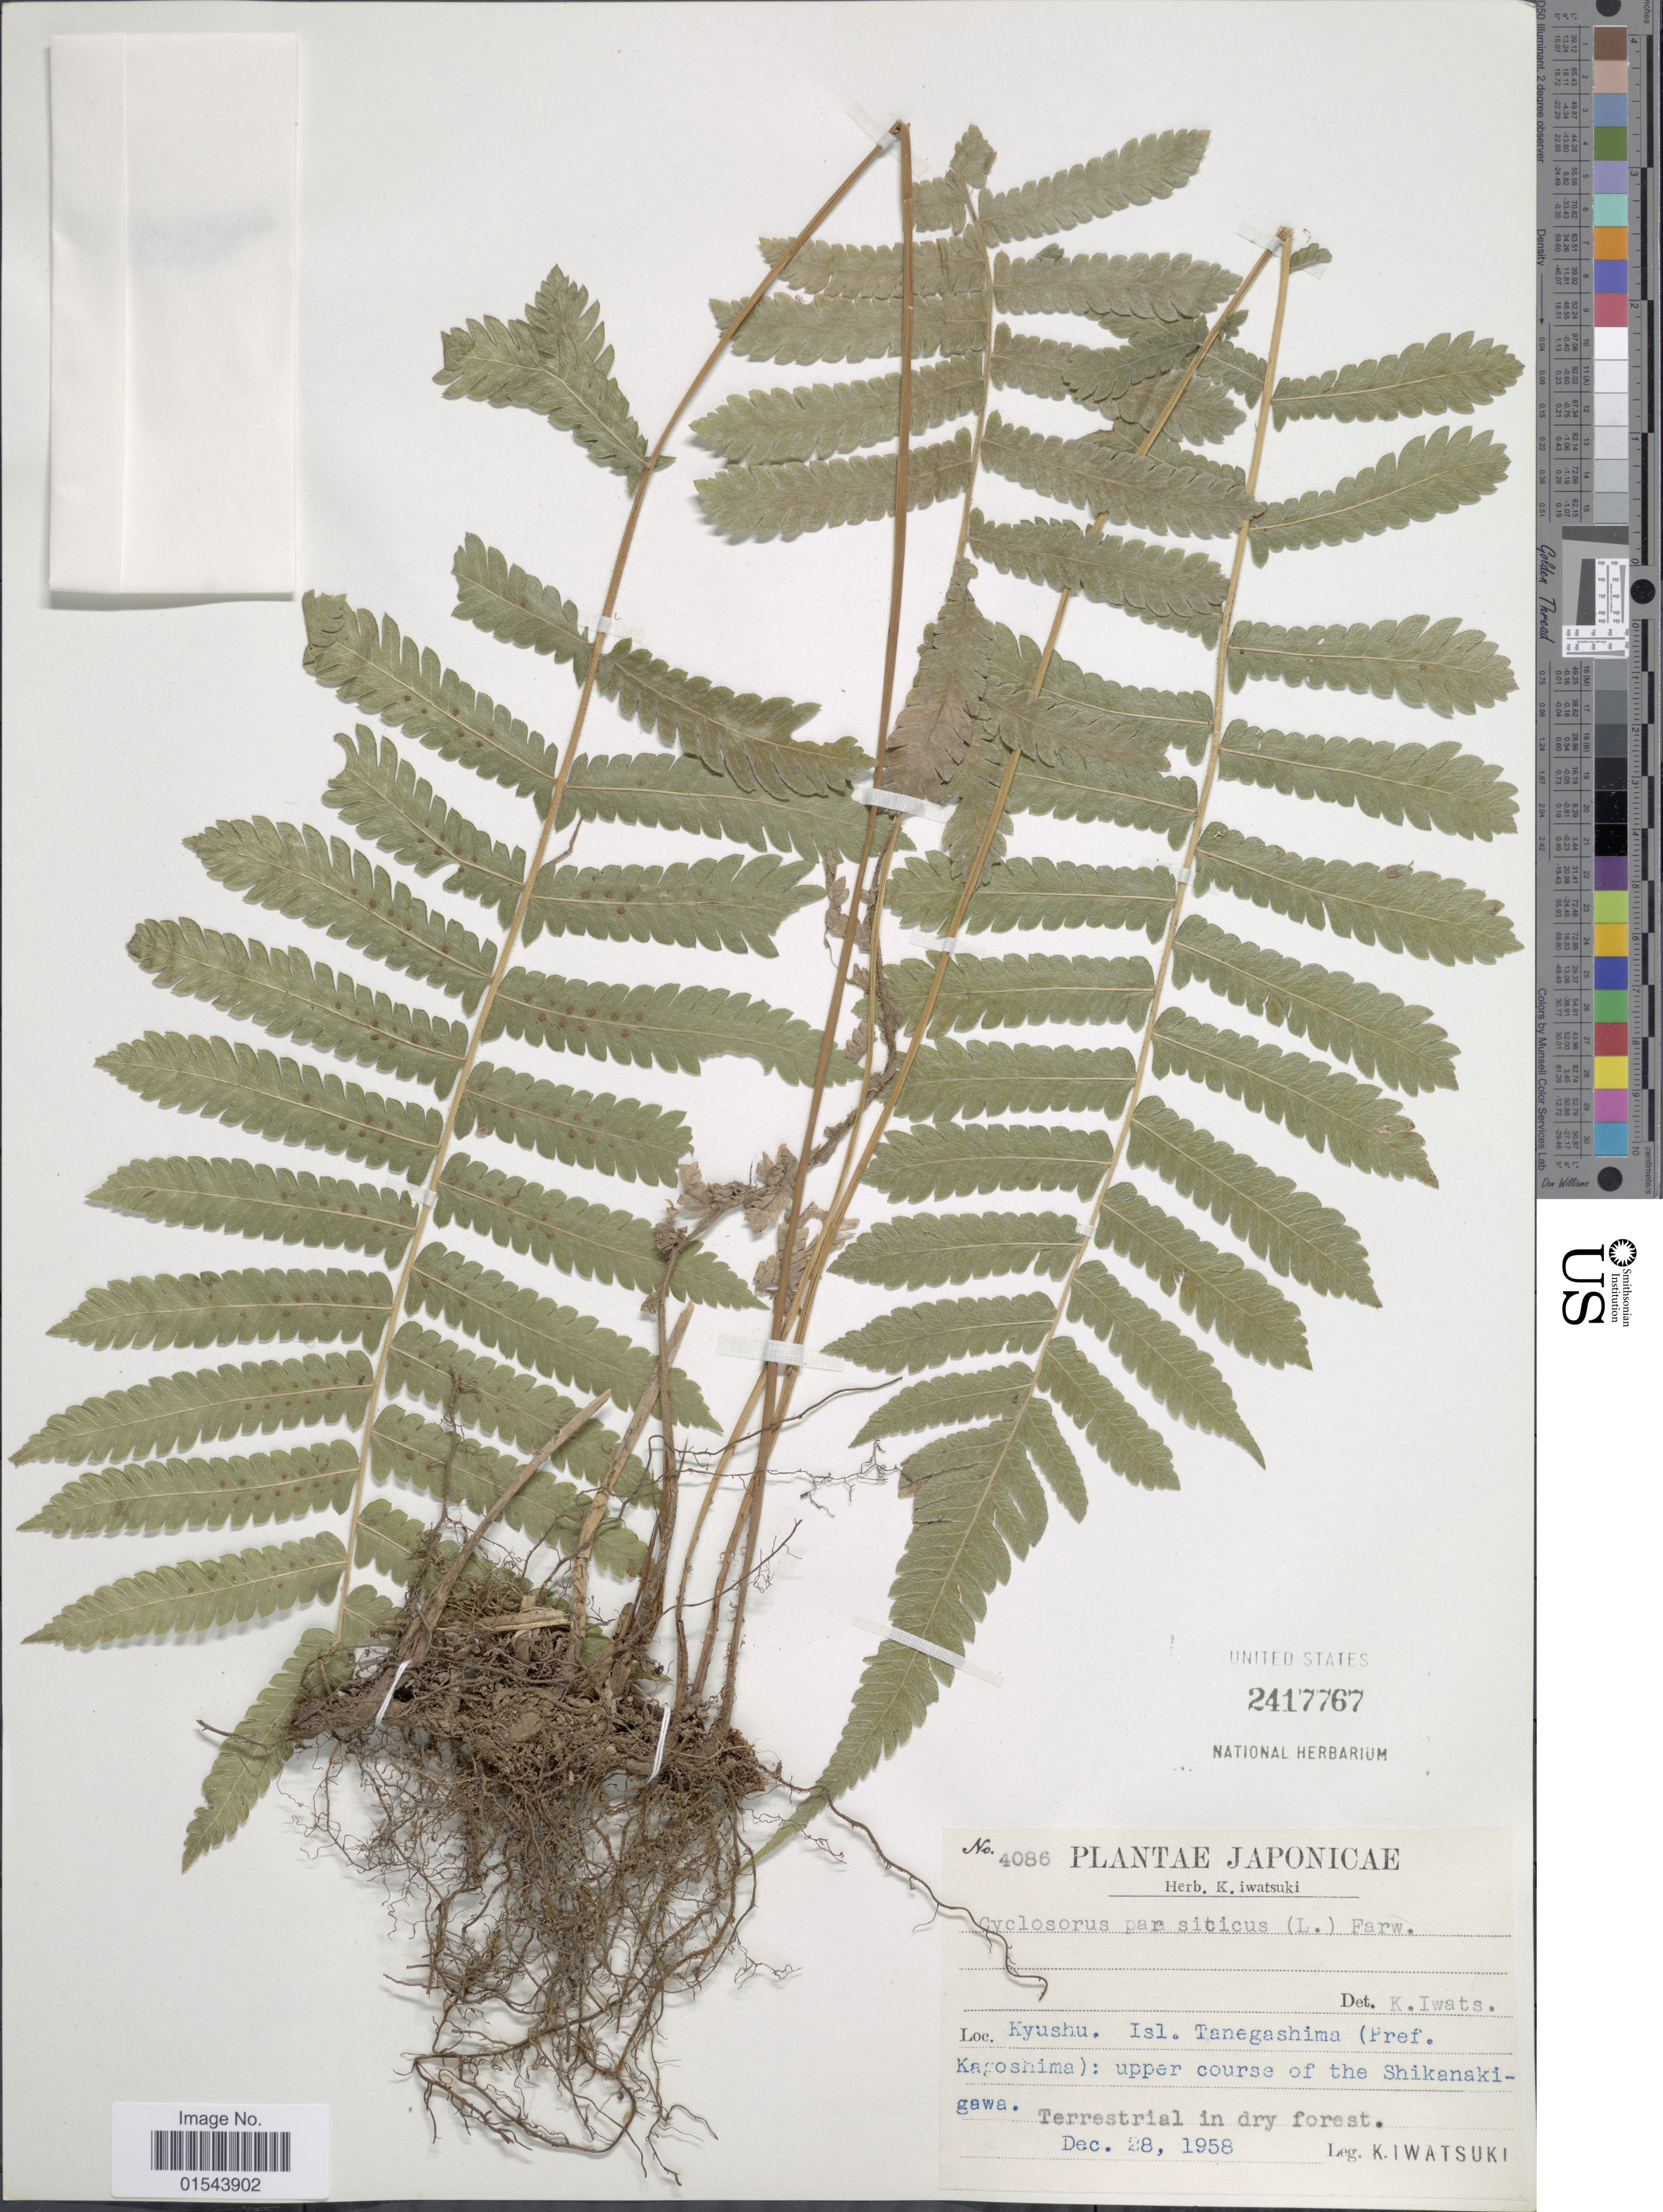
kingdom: Plantae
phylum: Tracheophyta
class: Polypodiopsida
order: Polypodiales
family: Thelypteridaceae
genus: Christella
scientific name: Christella parasitica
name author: (L.) H. Lév.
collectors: K. Iwatsuki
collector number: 4086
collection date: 1958-12-28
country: Japan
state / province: Kagosima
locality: Kyushu. Isl. tanegashima (Pref. Kagoshima): upper course of the Shikanakigawa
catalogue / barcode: US 2417767